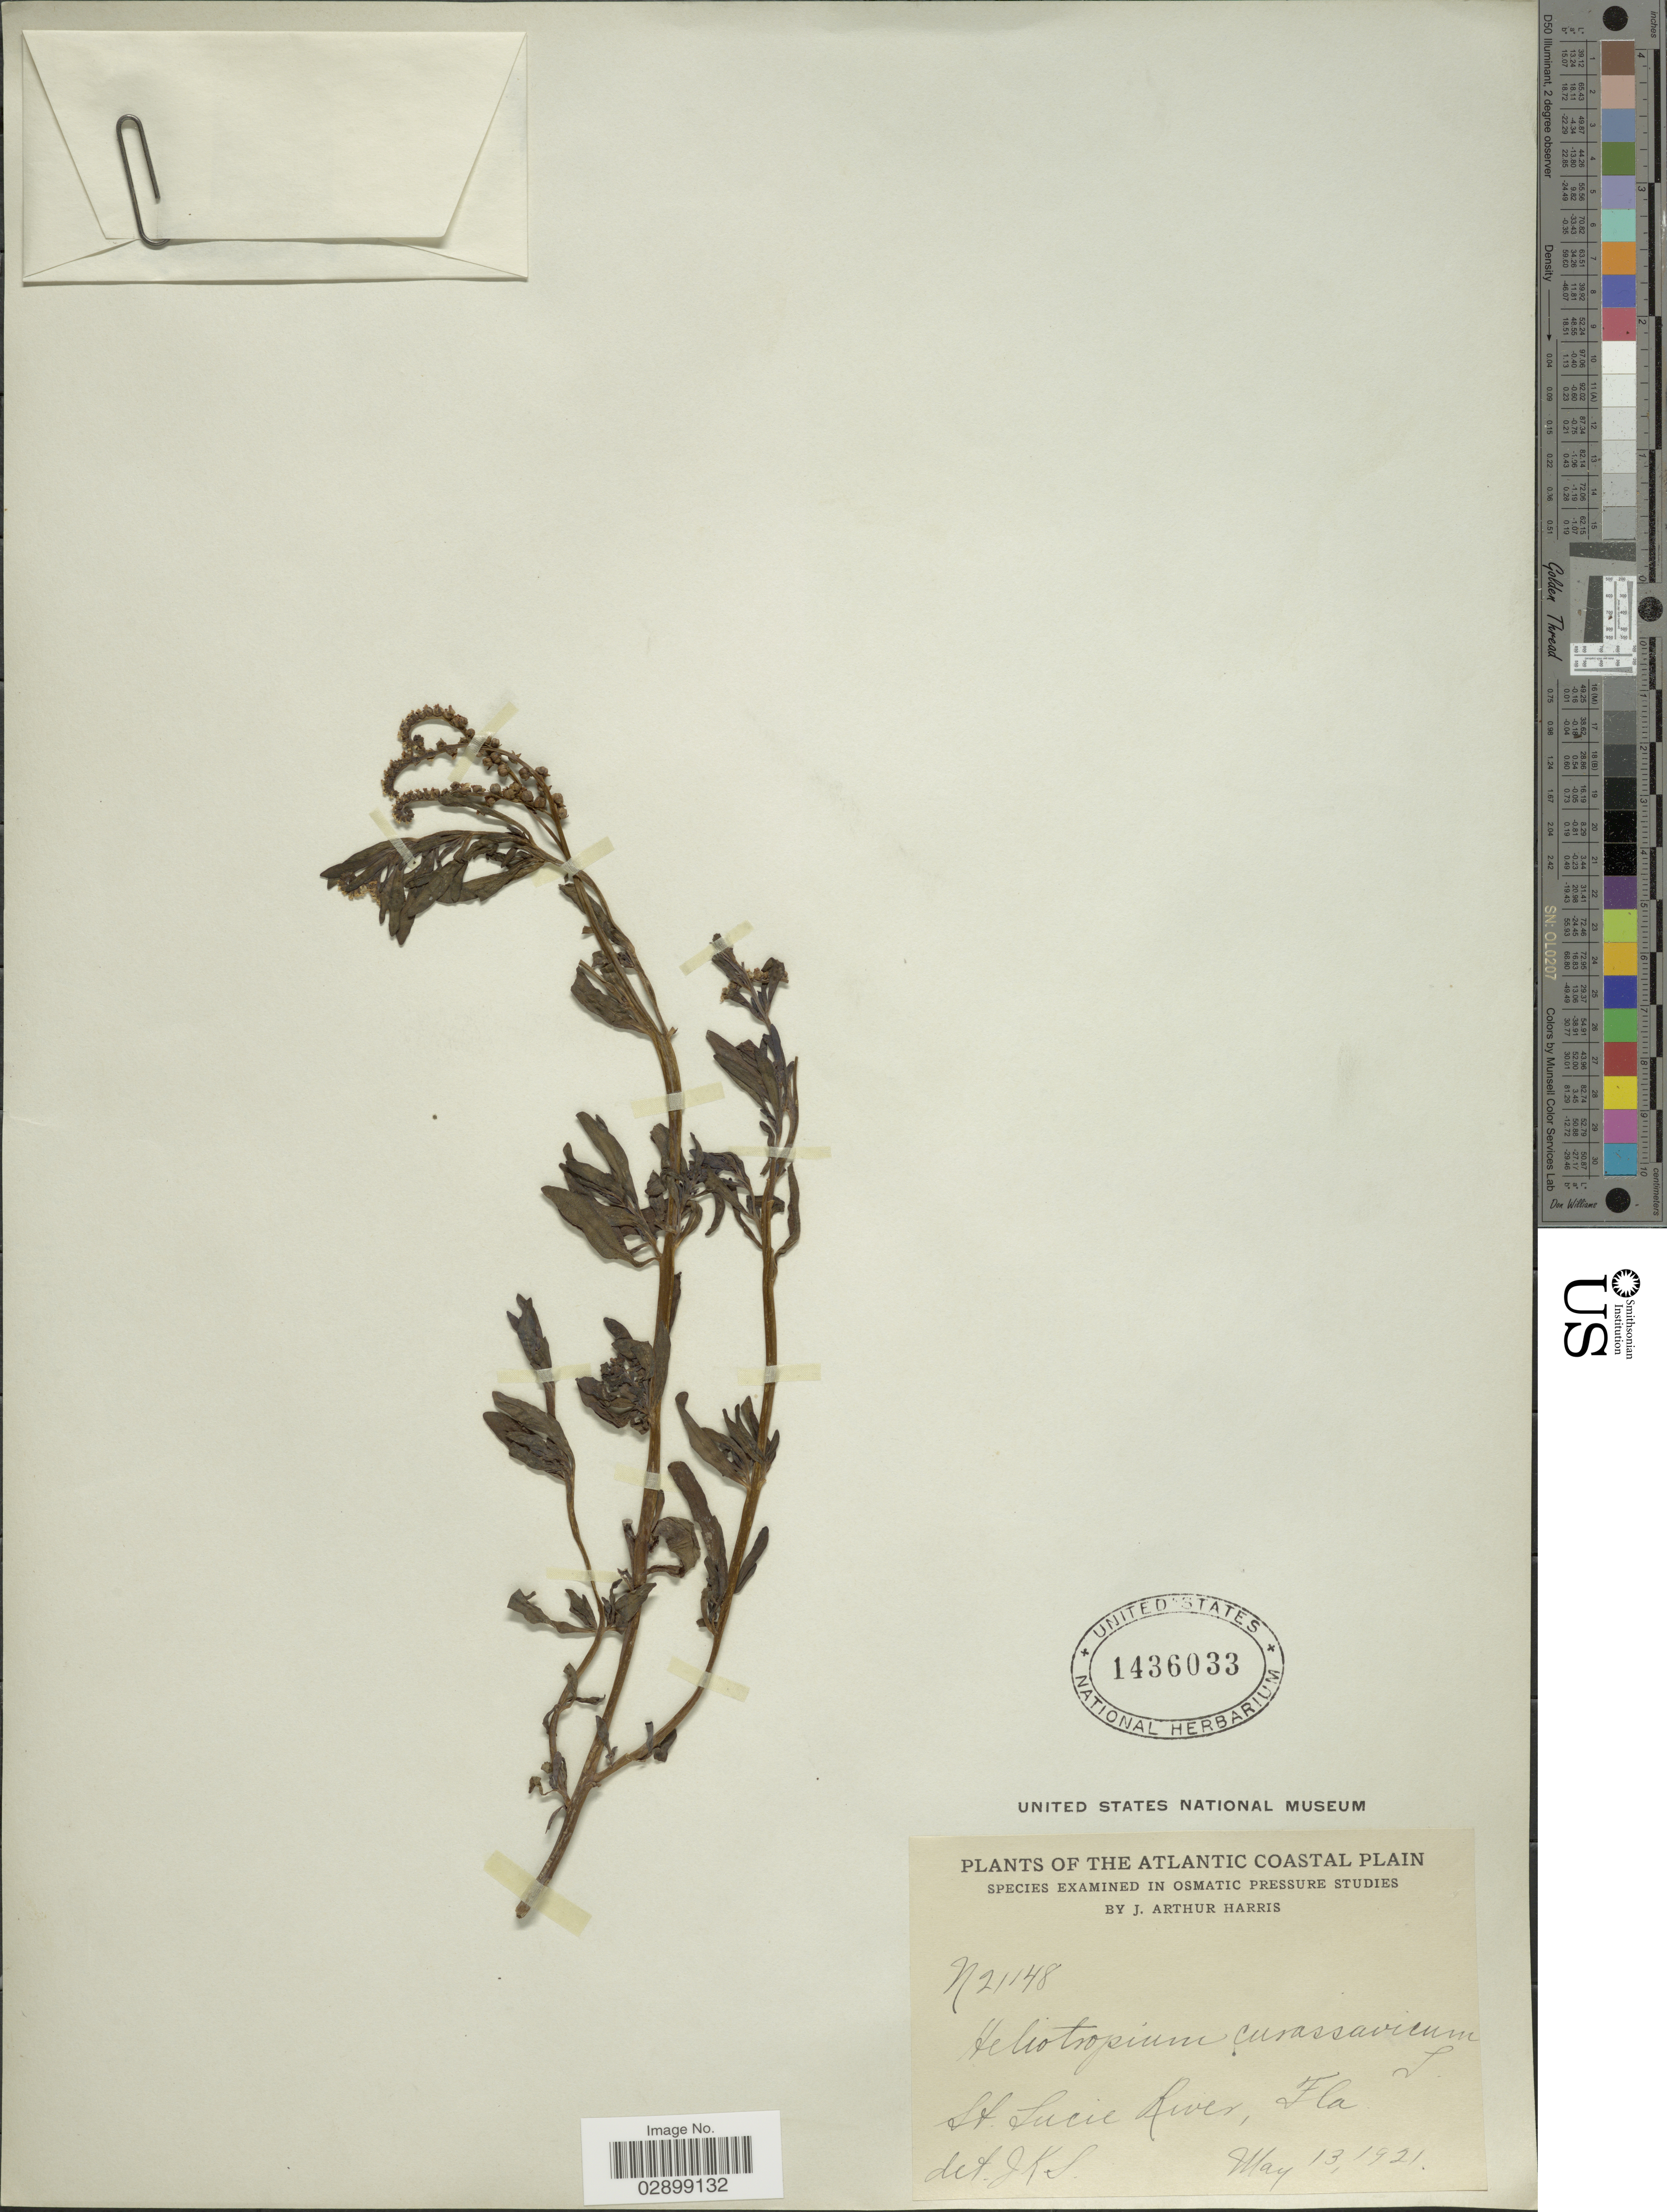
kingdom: Plantae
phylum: Tracheophyta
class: Magnoliopsida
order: Boraginales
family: Heliotropiaceae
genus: Heliotropium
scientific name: Heliotropium curassavicum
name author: L.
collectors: J. A. Harris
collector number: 21148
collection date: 1921-05-13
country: United States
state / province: Florida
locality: St. Lucie River. Atlantic Coastal Plain.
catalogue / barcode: US 1436033